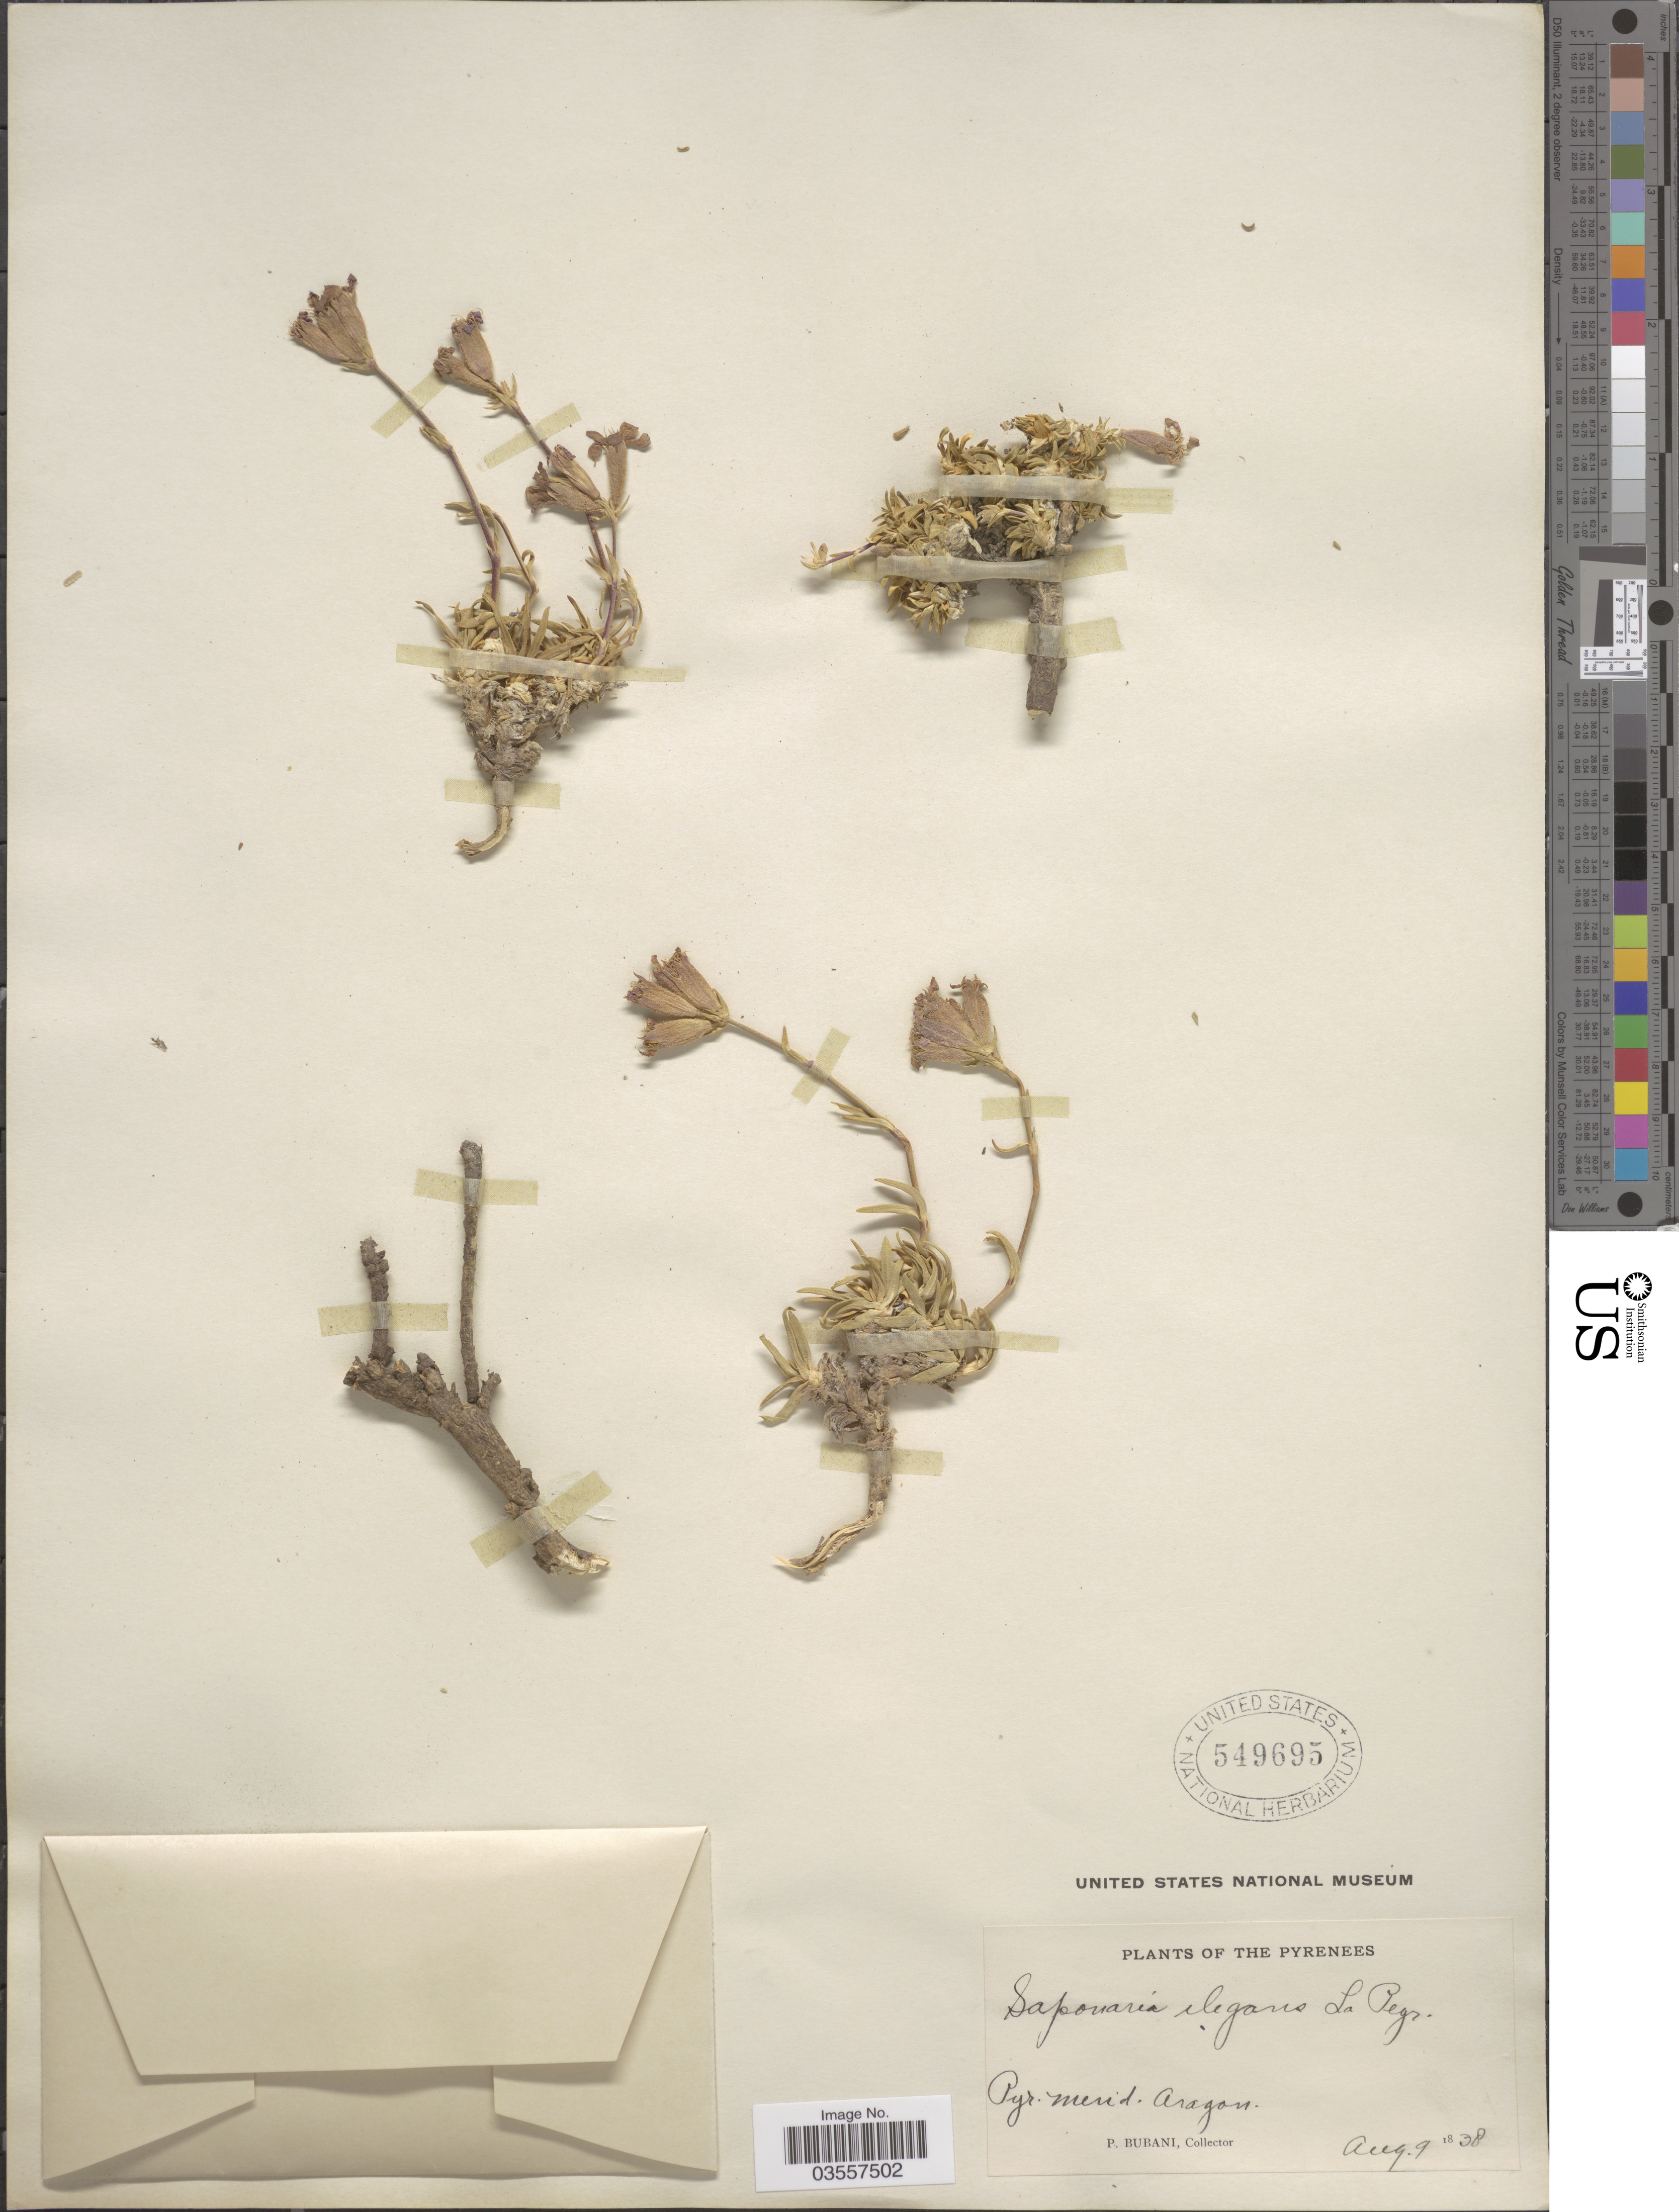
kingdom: Plantae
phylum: Tracheophyta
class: Magnoliopsida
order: Caryophyllales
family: Caryophyllaceae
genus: Saponaria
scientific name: Saponaria elegans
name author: Lapeyr.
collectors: P. Bubani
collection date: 1838-08-09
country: Spain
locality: The Pyrenees. Pyr. merid. Aragon.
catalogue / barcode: US 549695